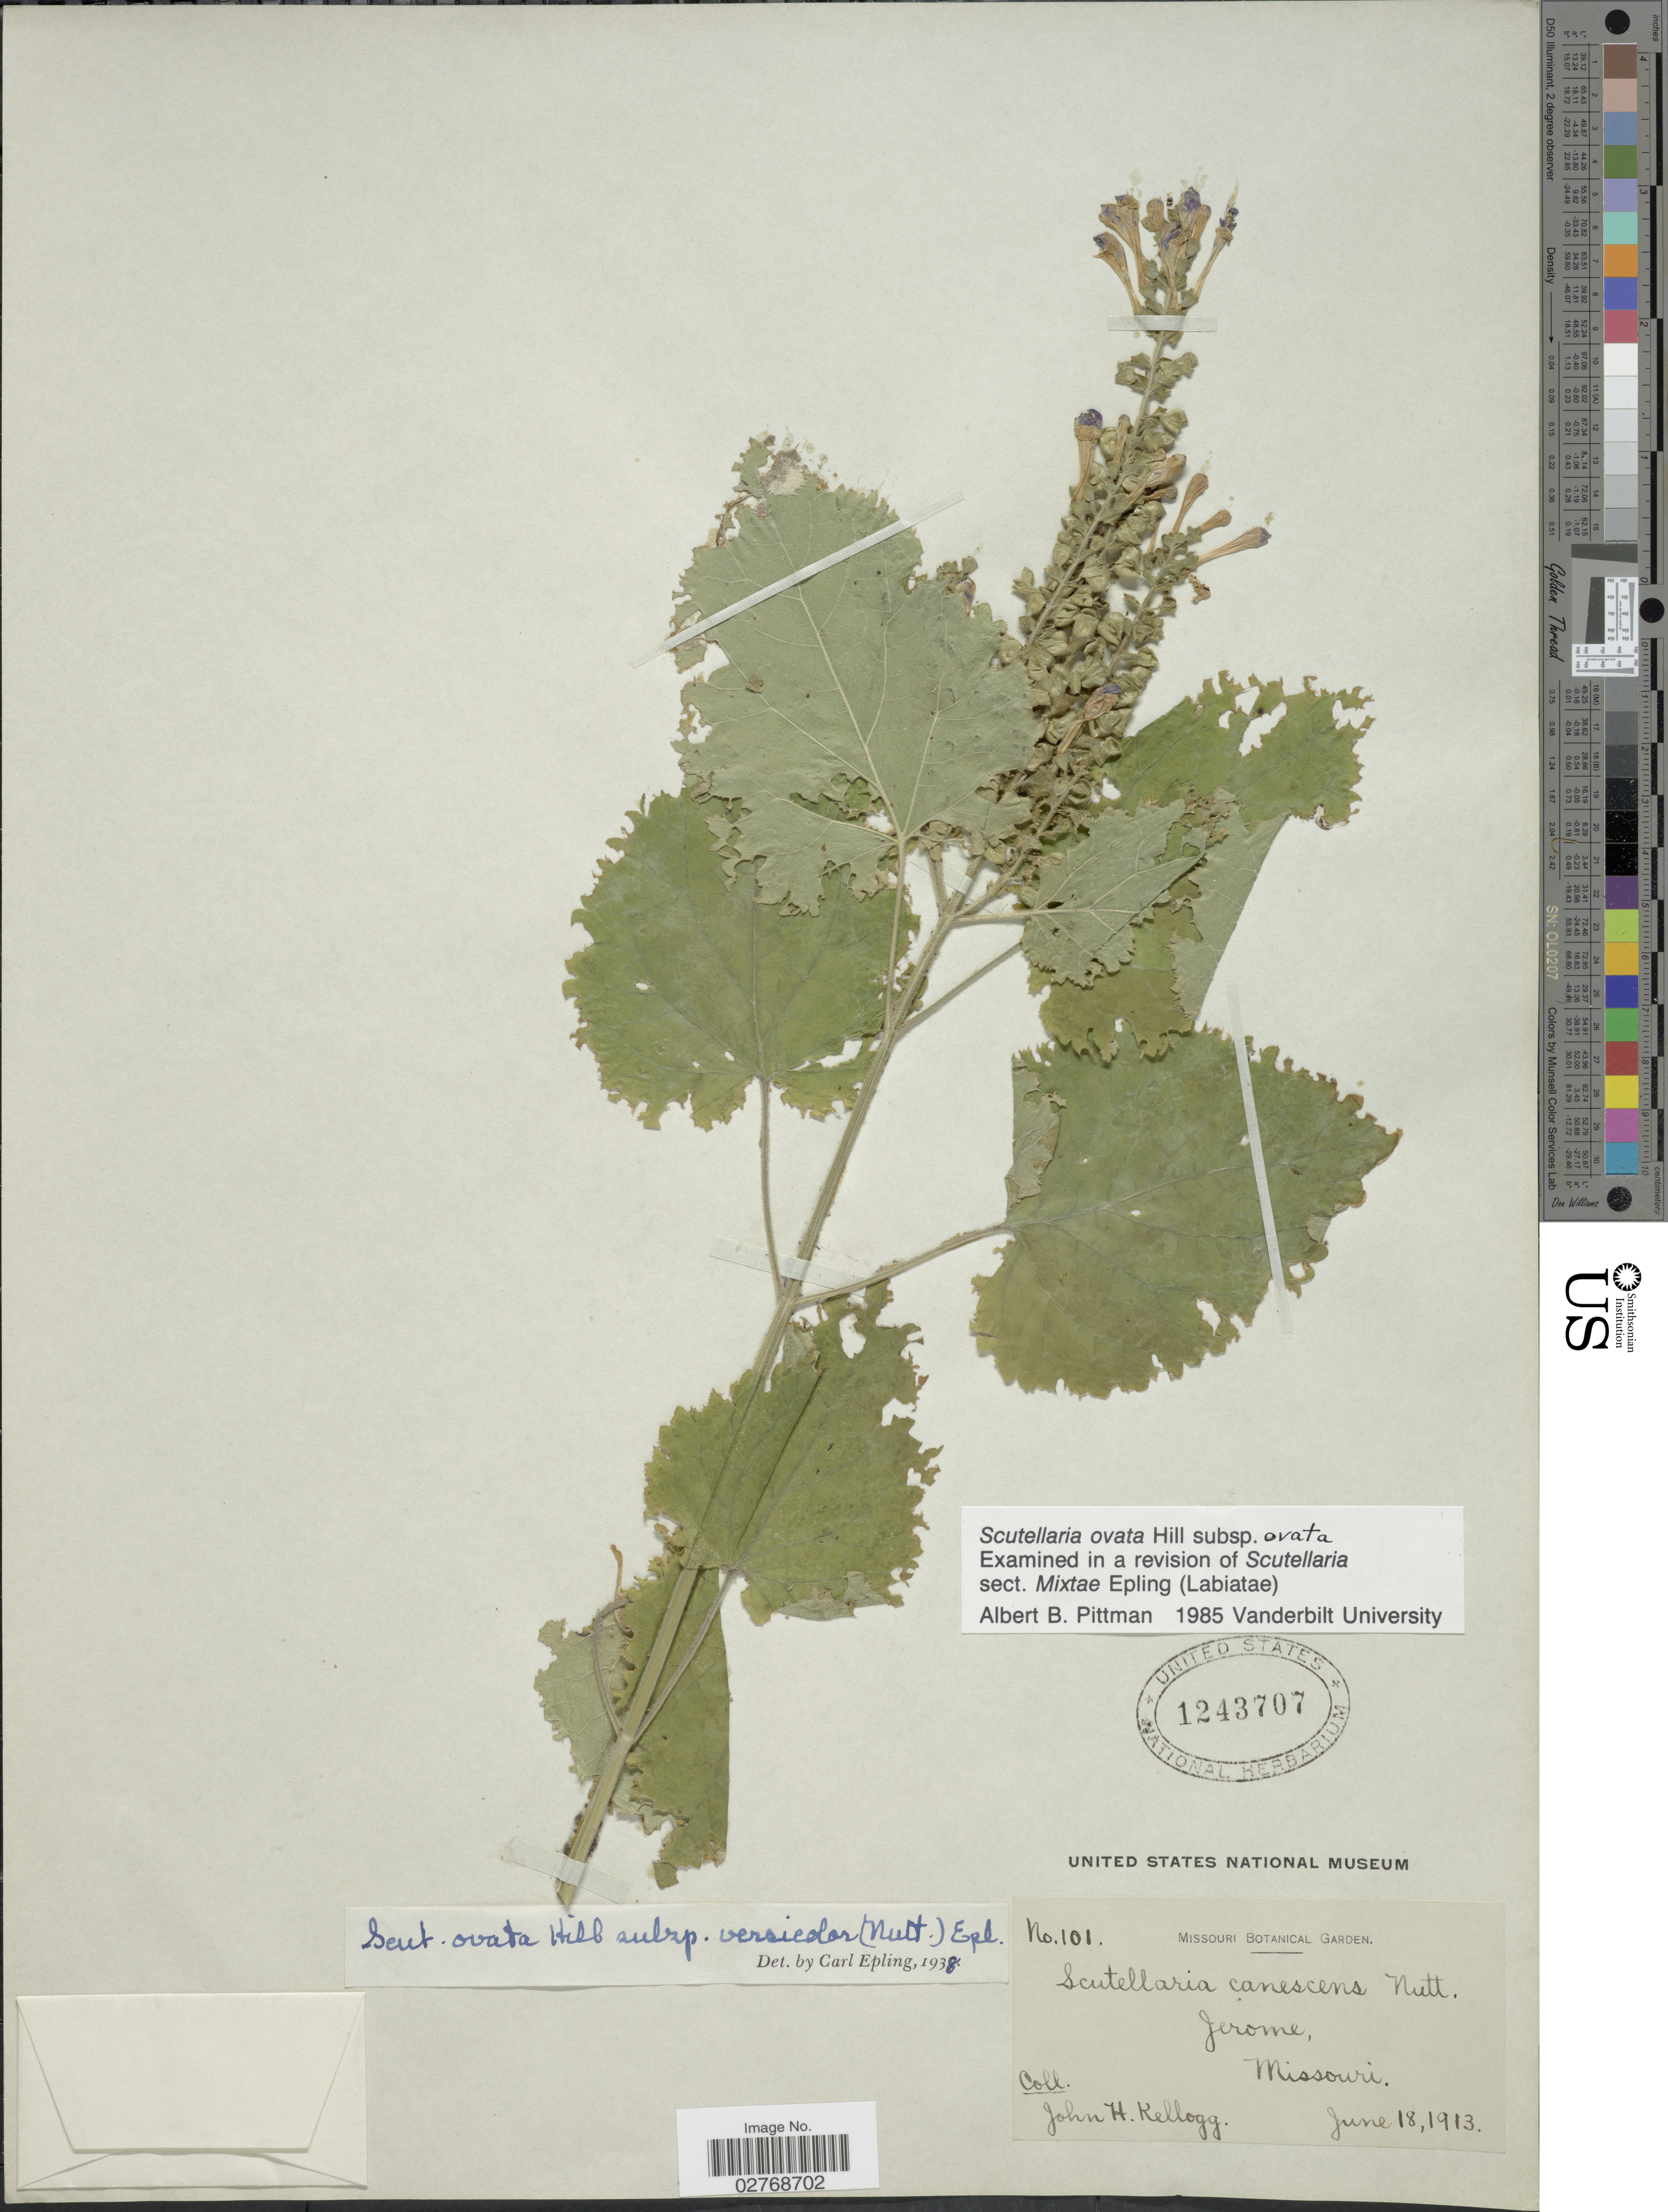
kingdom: Plantae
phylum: Tracheophyta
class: Magnoliopsida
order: Lamiales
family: Lamiaceae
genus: Scutellaria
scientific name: Scutellaria ovata subsp. versicolor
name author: (Nutt.) Epling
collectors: J. H. Kellogg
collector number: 101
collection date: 1913-06-18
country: United States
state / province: Missouri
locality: Jerome.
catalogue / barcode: US 1243707